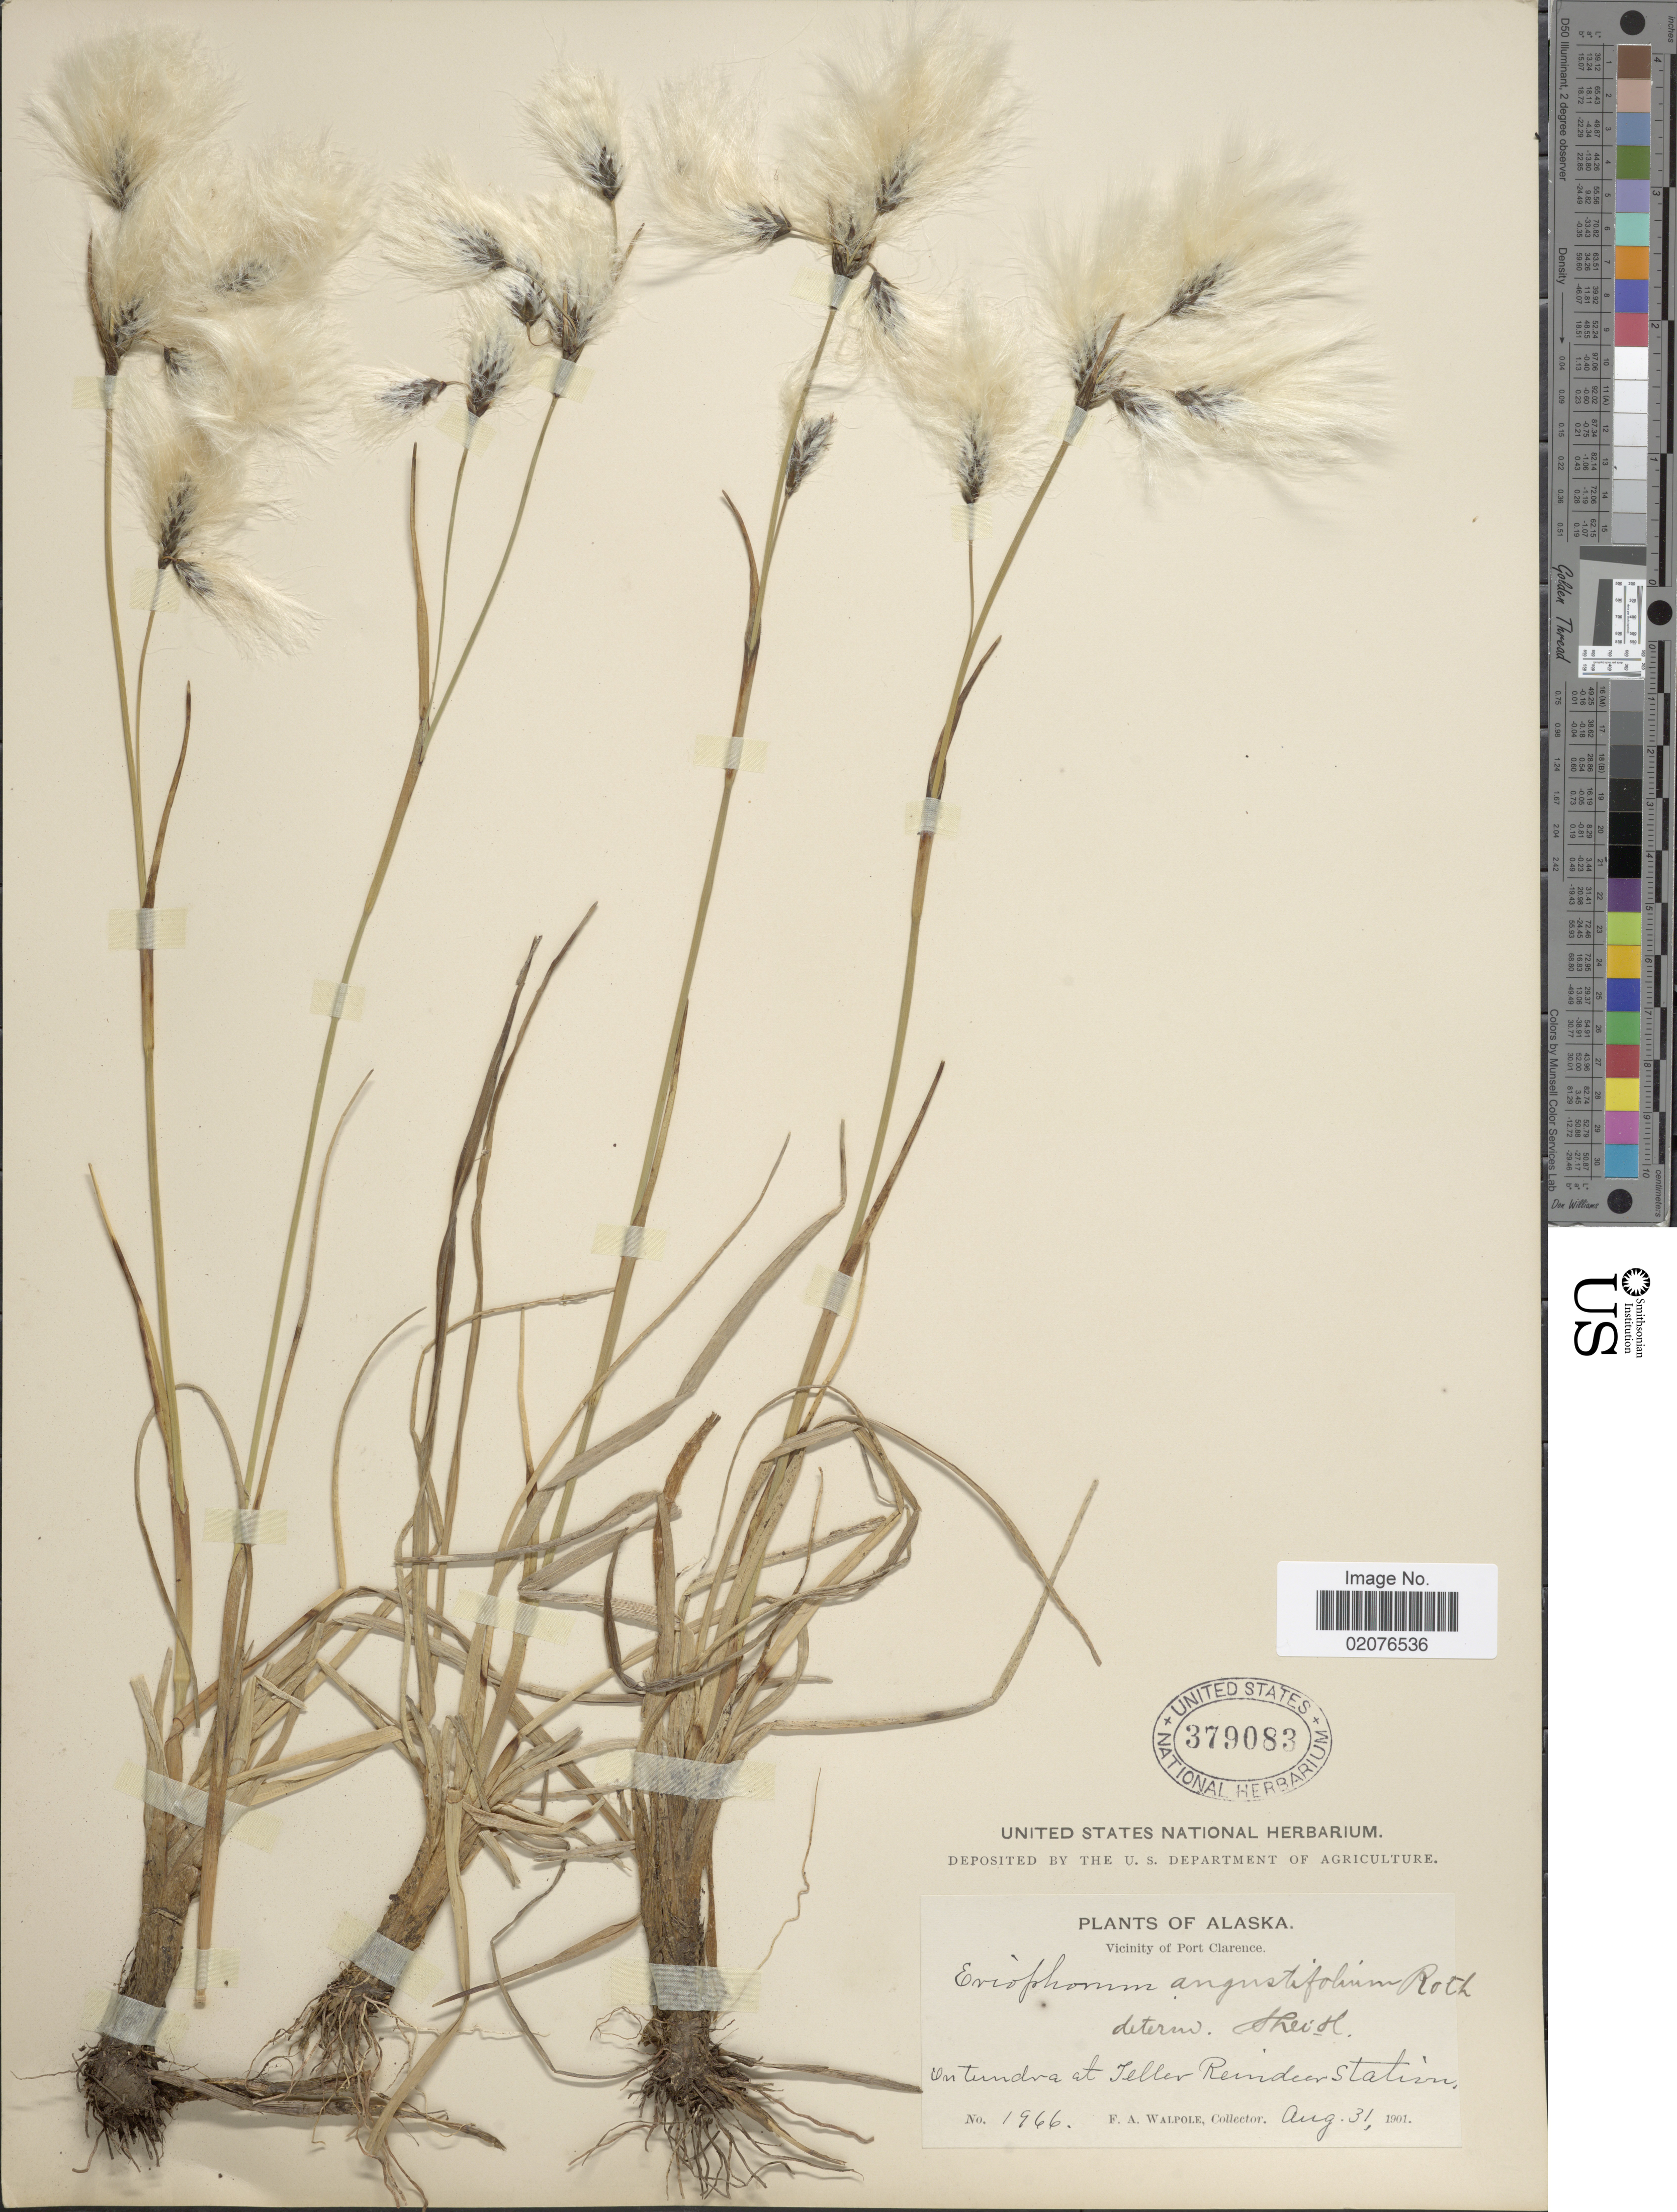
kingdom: Plantae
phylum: Tracheophyta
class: Liliopsida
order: Poales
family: Cyperaceae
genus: Eriophorum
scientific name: Eriophorum angustifolium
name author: Honck.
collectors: F. Walpole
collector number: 1966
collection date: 1901-08-31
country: United States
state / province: Alaska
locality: Vicinity of Port Clarence. On tundra at Teller Reindeer Station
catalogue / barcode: US 379083